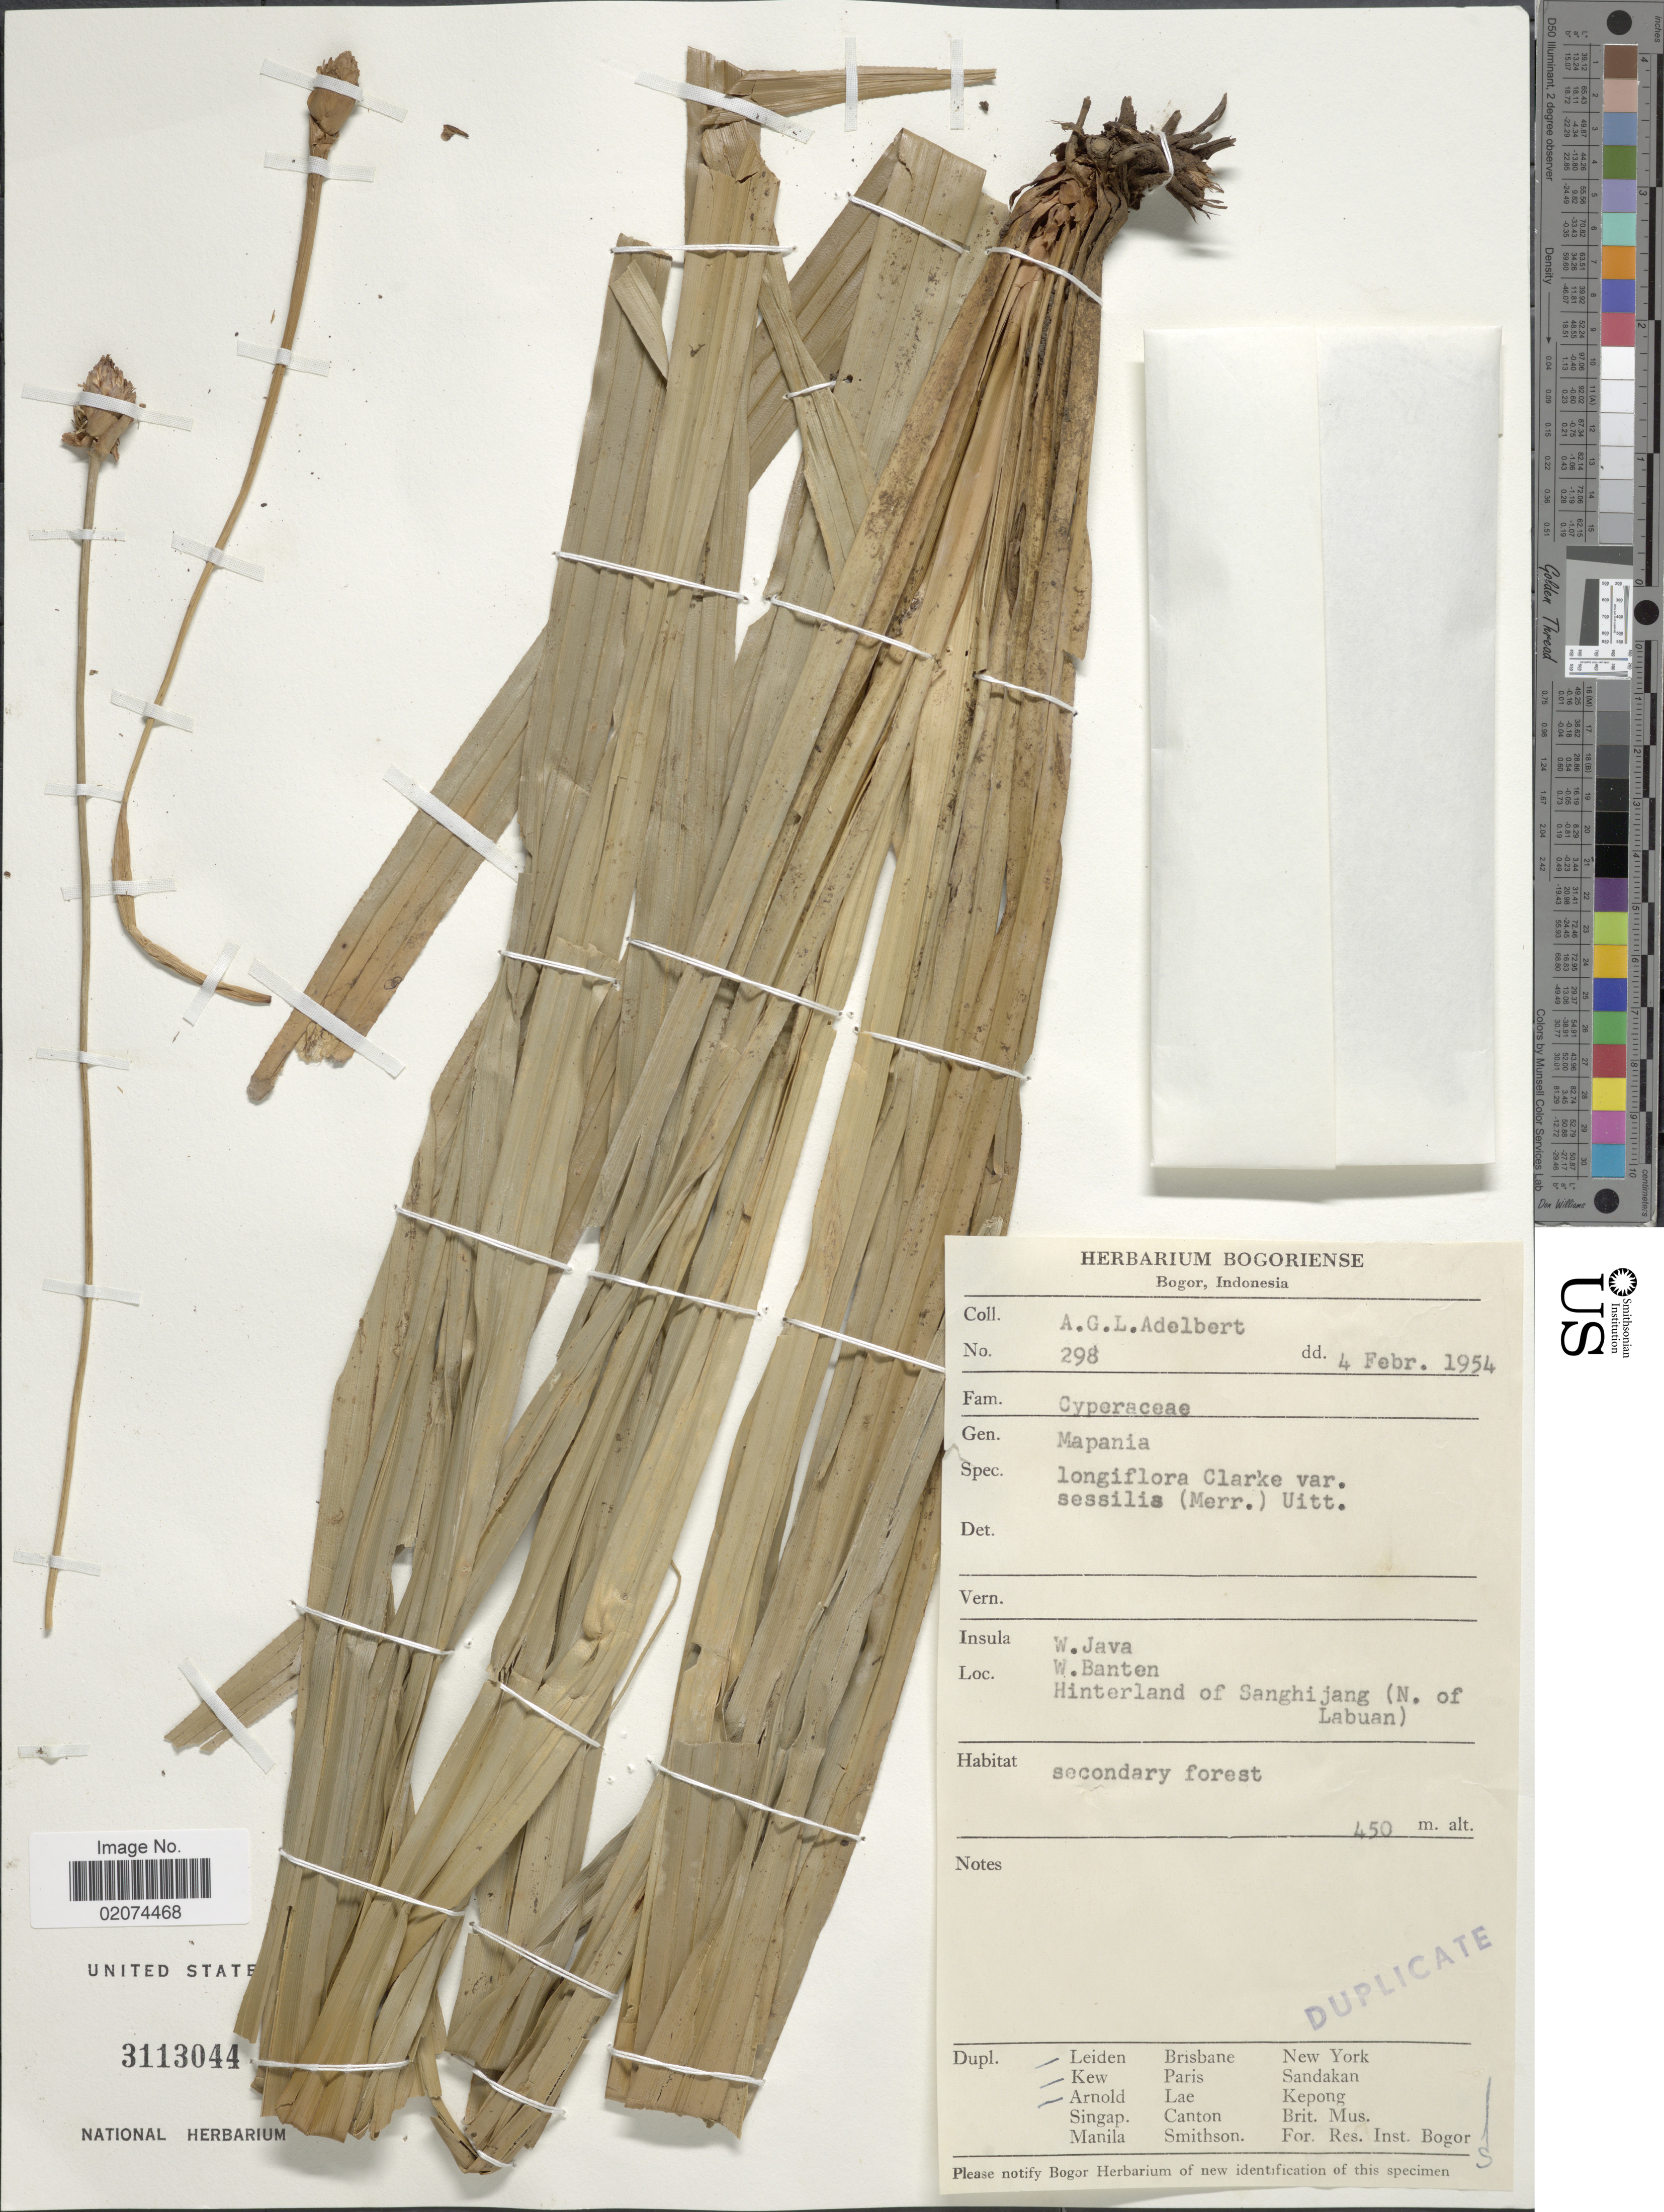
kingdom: Plantae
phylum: Tracheophyta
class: Liliopsida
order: Poales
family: Cyperaceae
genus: Mapania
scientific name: Mapania longiflora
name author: C.B. Clarke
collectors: A. G. L. Adelbert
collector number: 298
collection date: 1954-02-04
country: Indonesia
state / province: Java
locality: W. Java. W. Banten. Hinterland of Sanghi jang ( N. of Labuan)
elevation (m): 450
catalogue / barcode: US 3113044